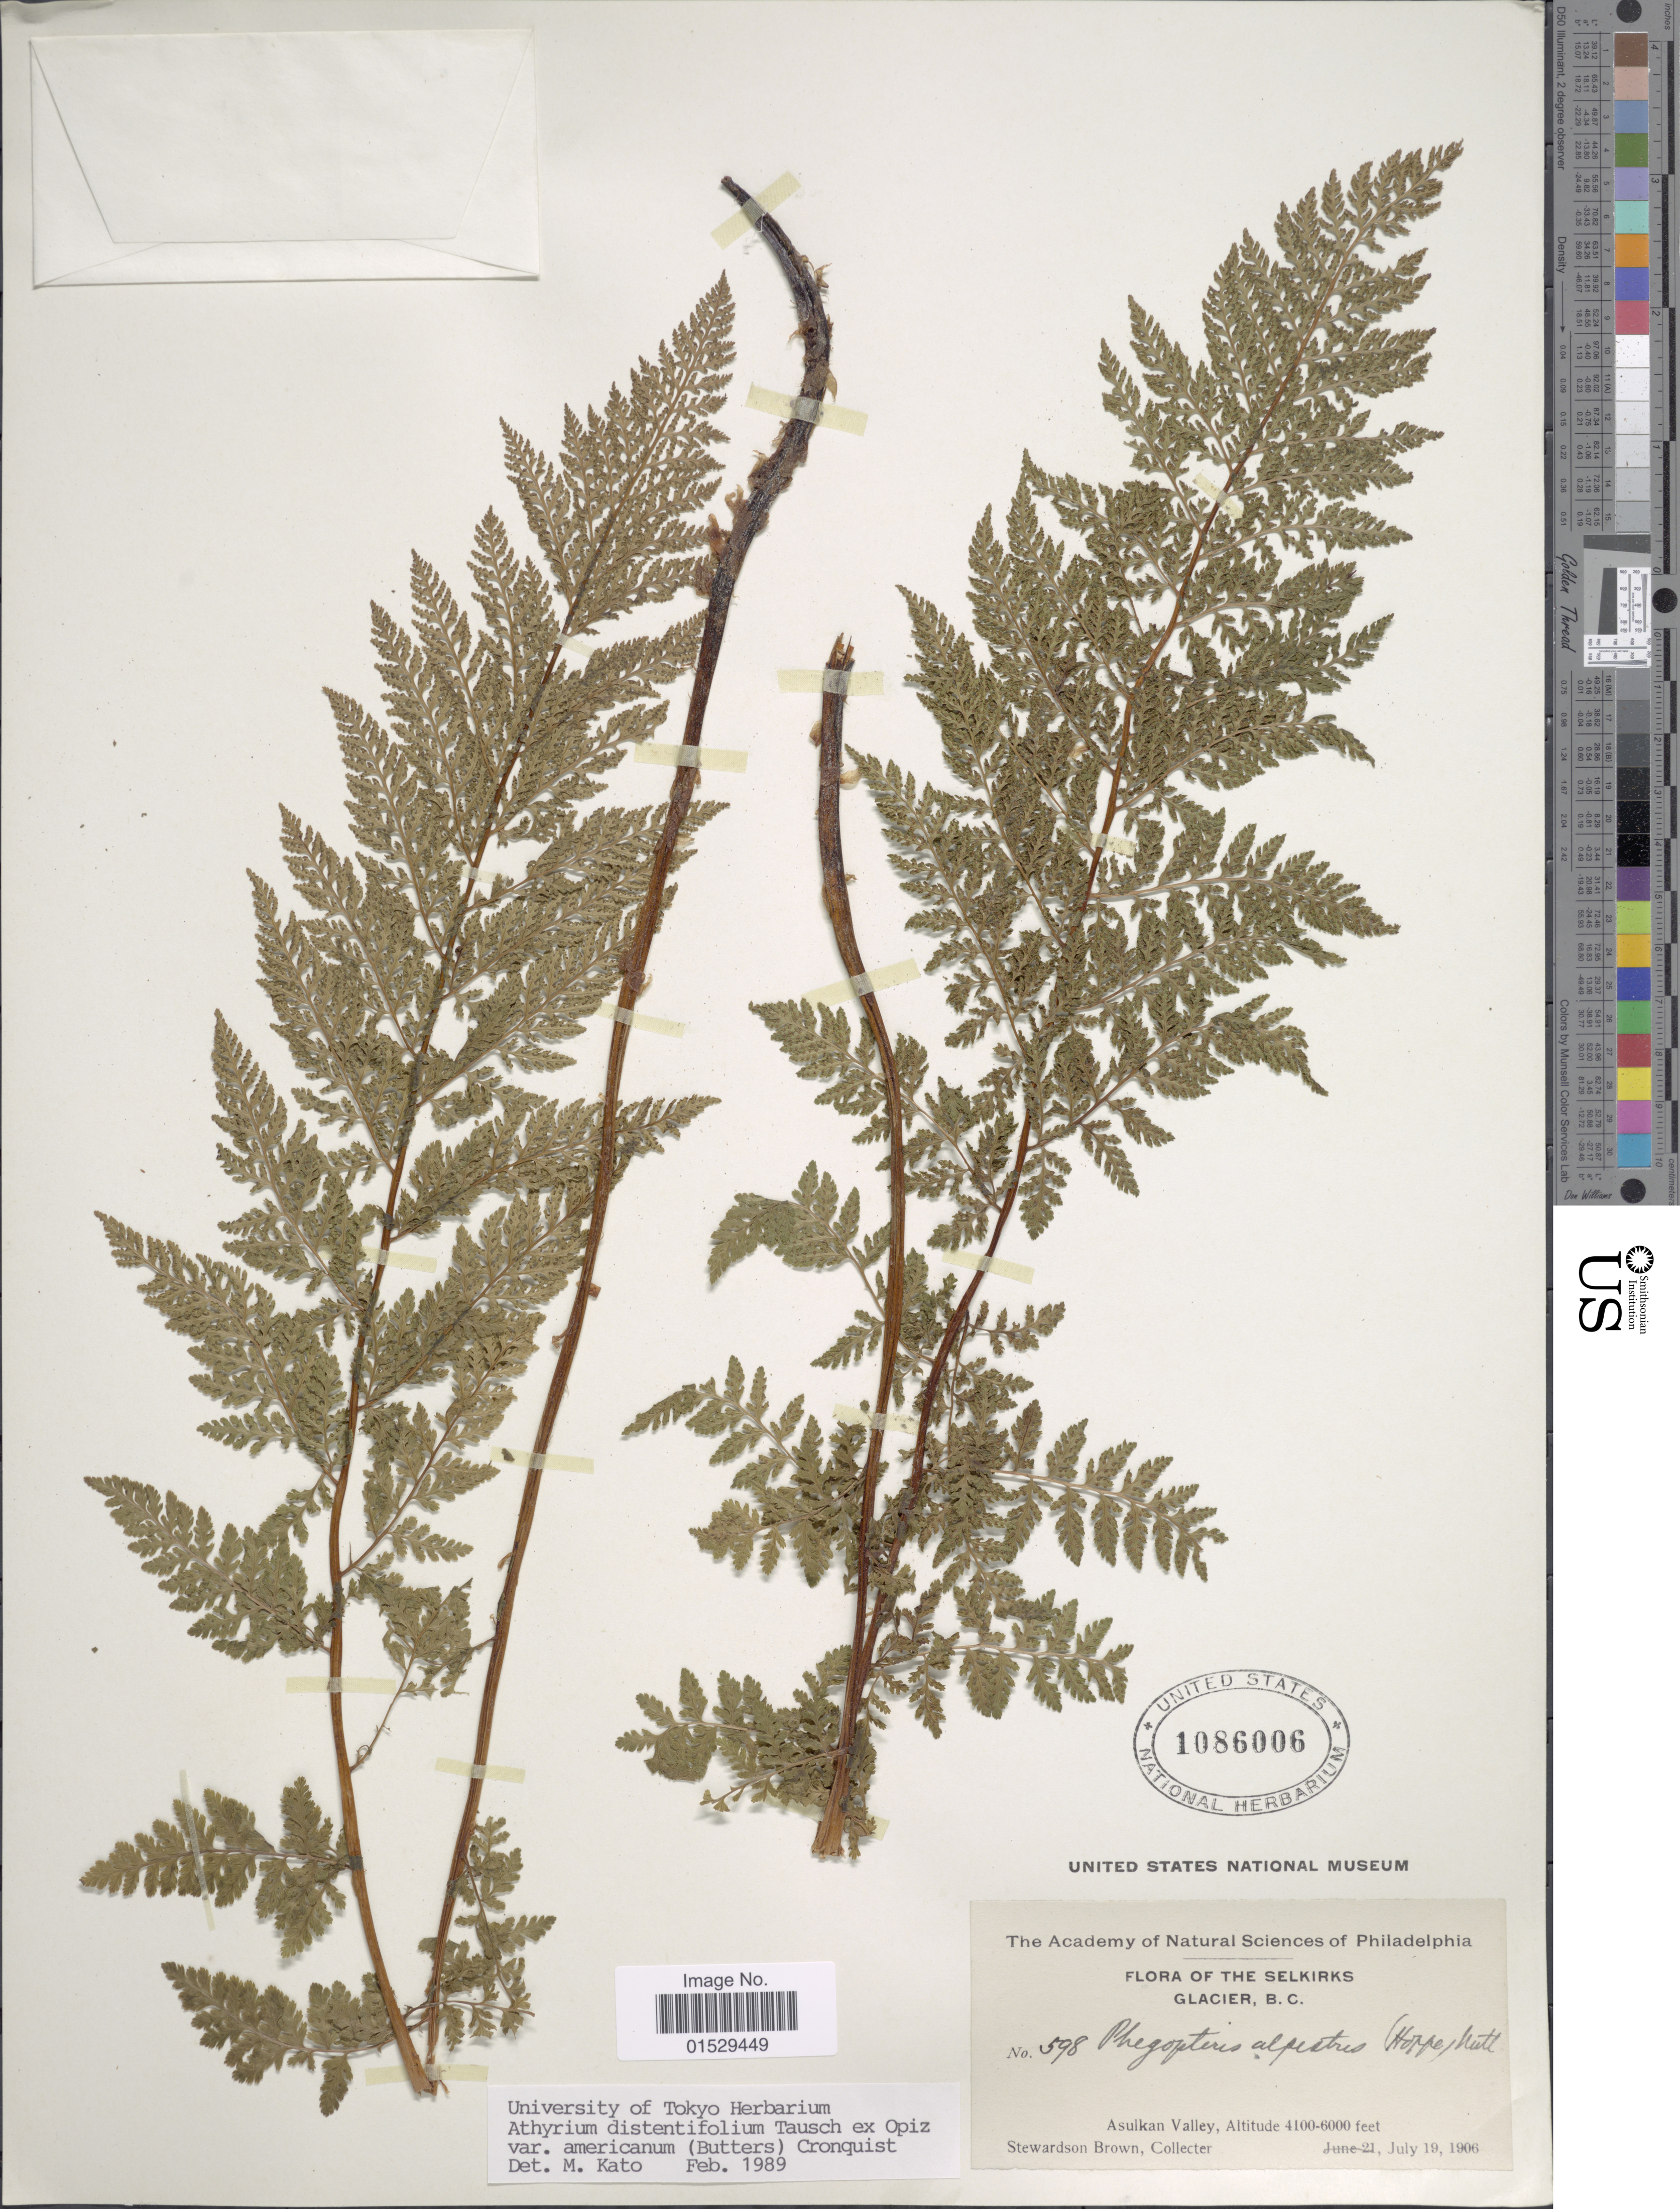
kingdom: Plantae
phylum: Tracheophyta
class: Polypodiopsida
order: Polypodiales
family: Athyriaceae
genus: Athyrium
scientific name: Athyrium distentifolilum subsp. americanum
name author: (Butters) Hultén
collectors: S. Brown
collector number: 598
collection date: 1906-07-19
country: Canada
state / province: British Columbia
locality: Selkirks, Glacier, B. C., Asulkan Valley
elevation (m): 1250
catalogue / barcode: US 1086006